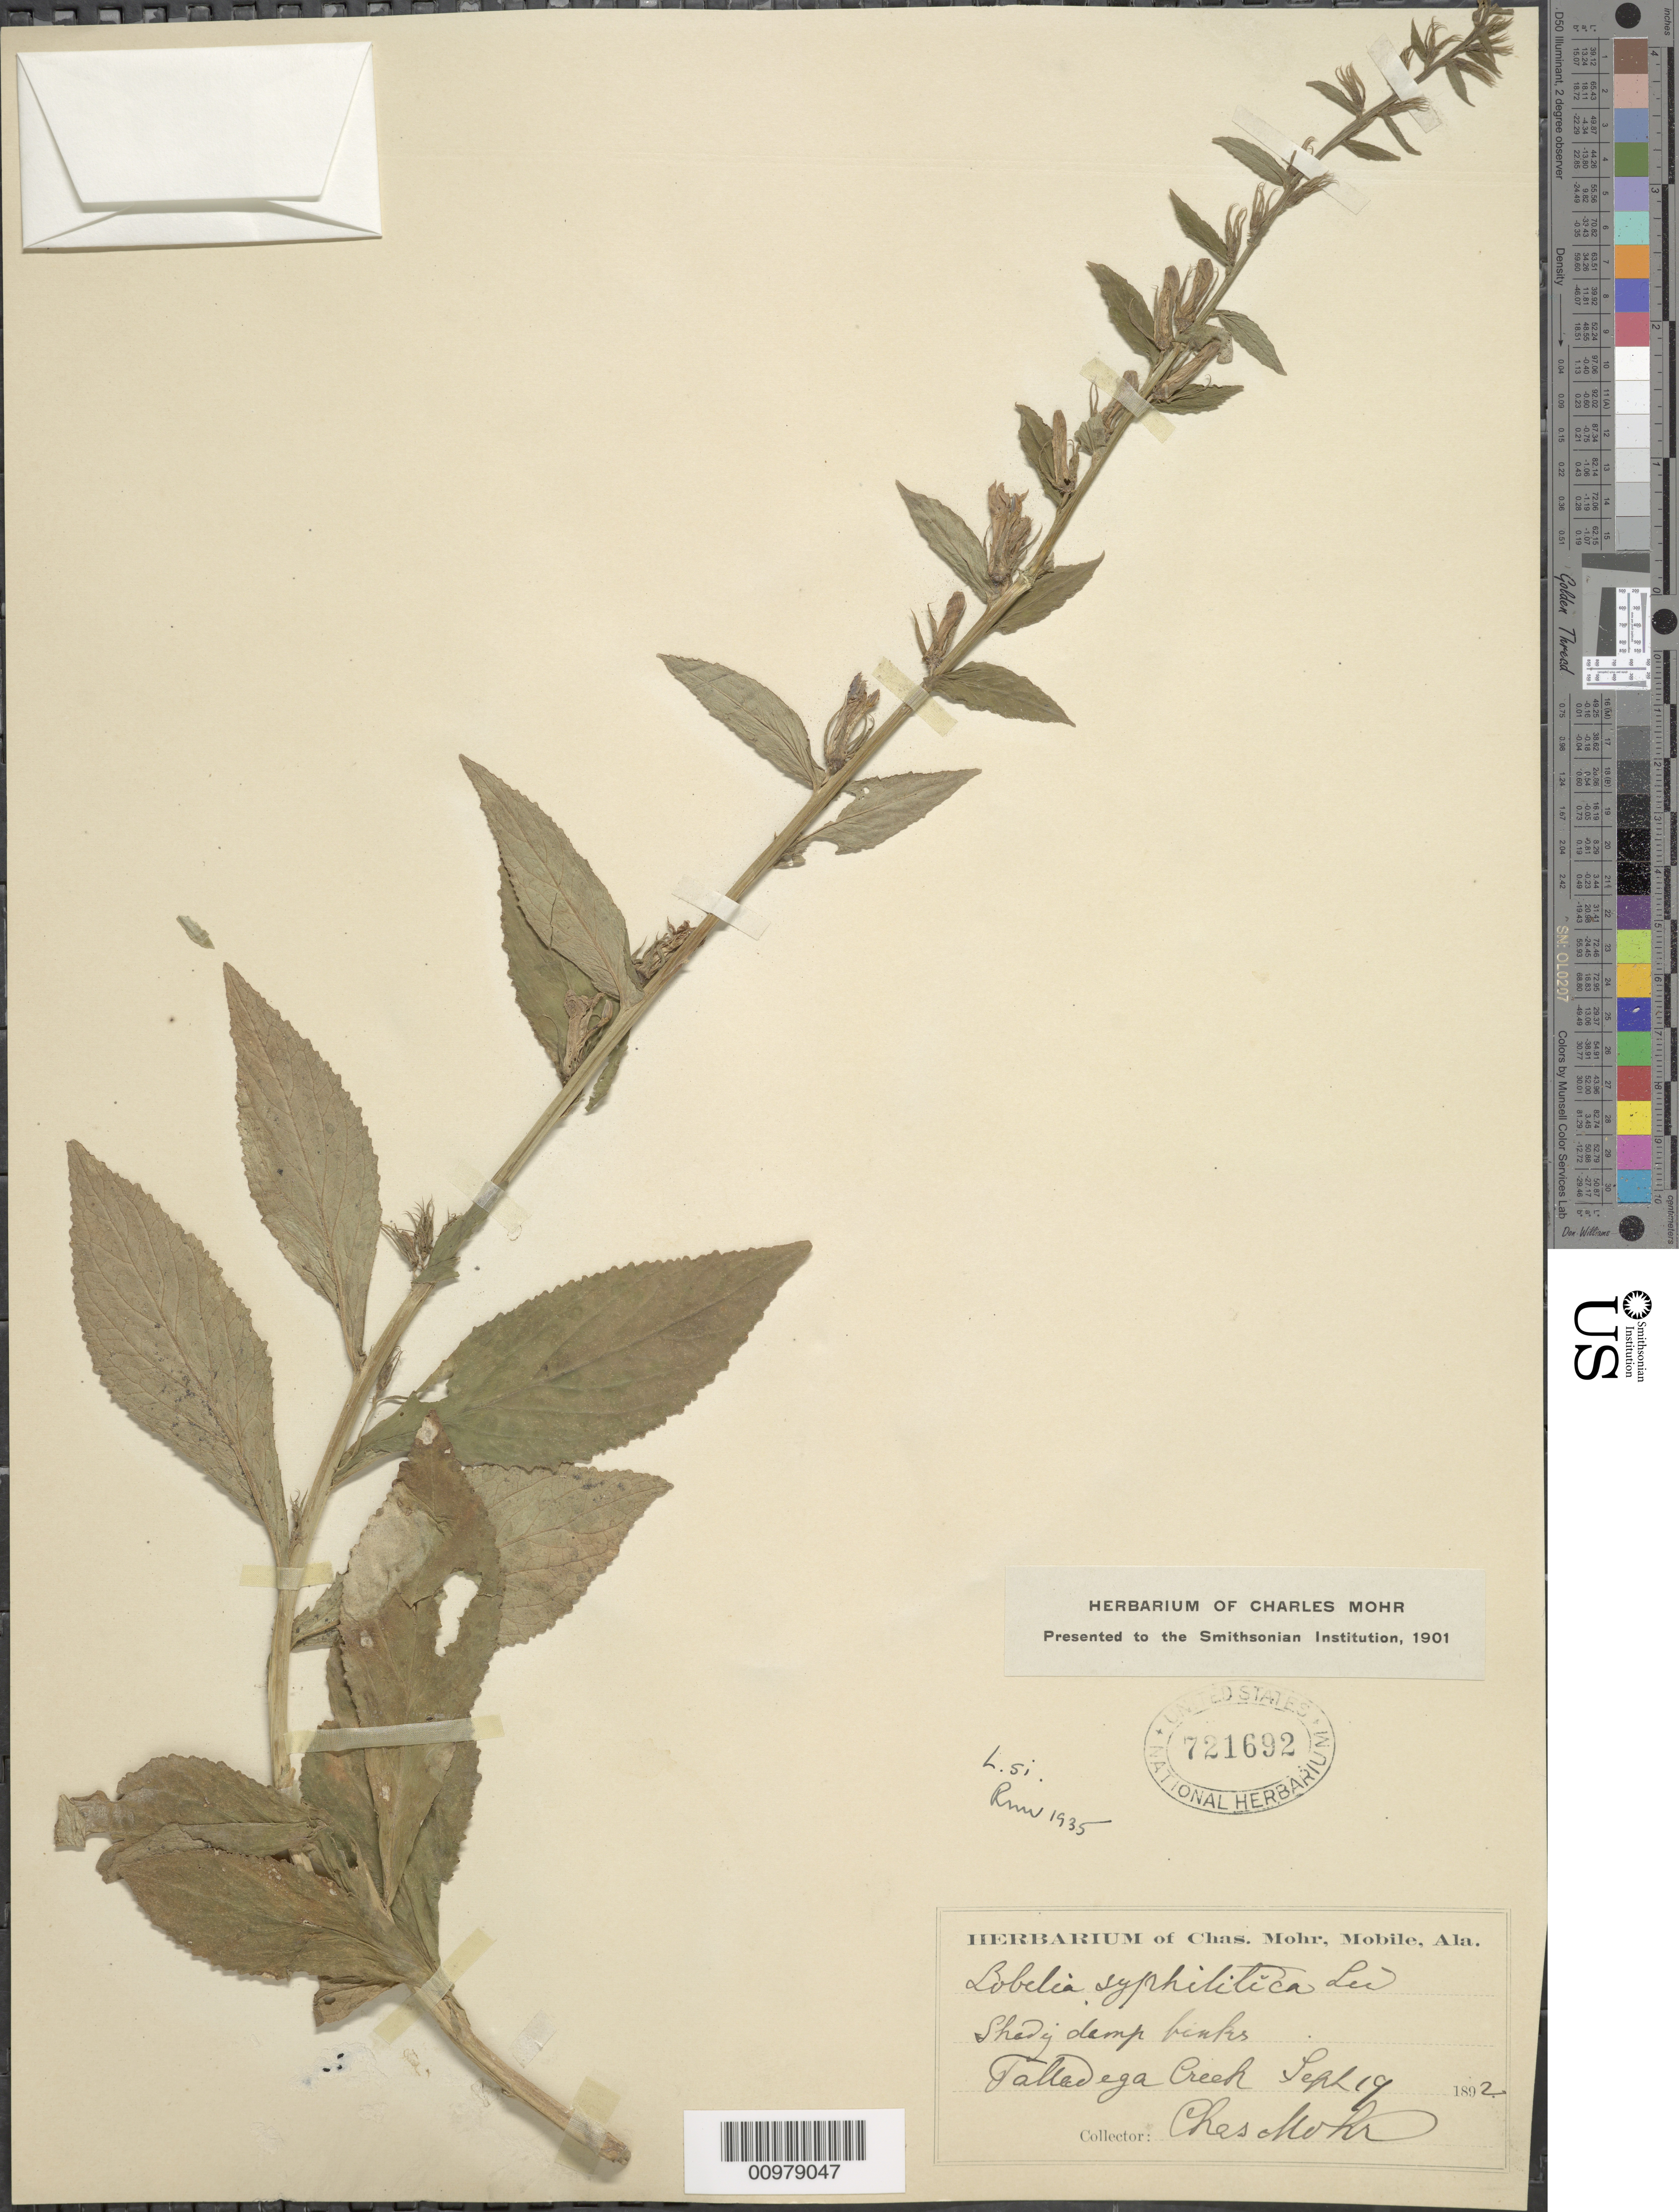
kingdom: Plantae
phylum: Tracheophyta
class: Magnoliopsida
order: Asterales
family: Campanulaceae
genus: Lobelia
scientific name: Lobelia siphilitica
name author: L.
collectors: ex herb. C. Mohr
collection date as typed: Sept. 19, 1892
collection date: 1892-09-19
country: United States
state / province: Alabama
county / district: Calhoun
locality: Talledega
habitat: shady damp banks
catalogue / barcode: US 721692